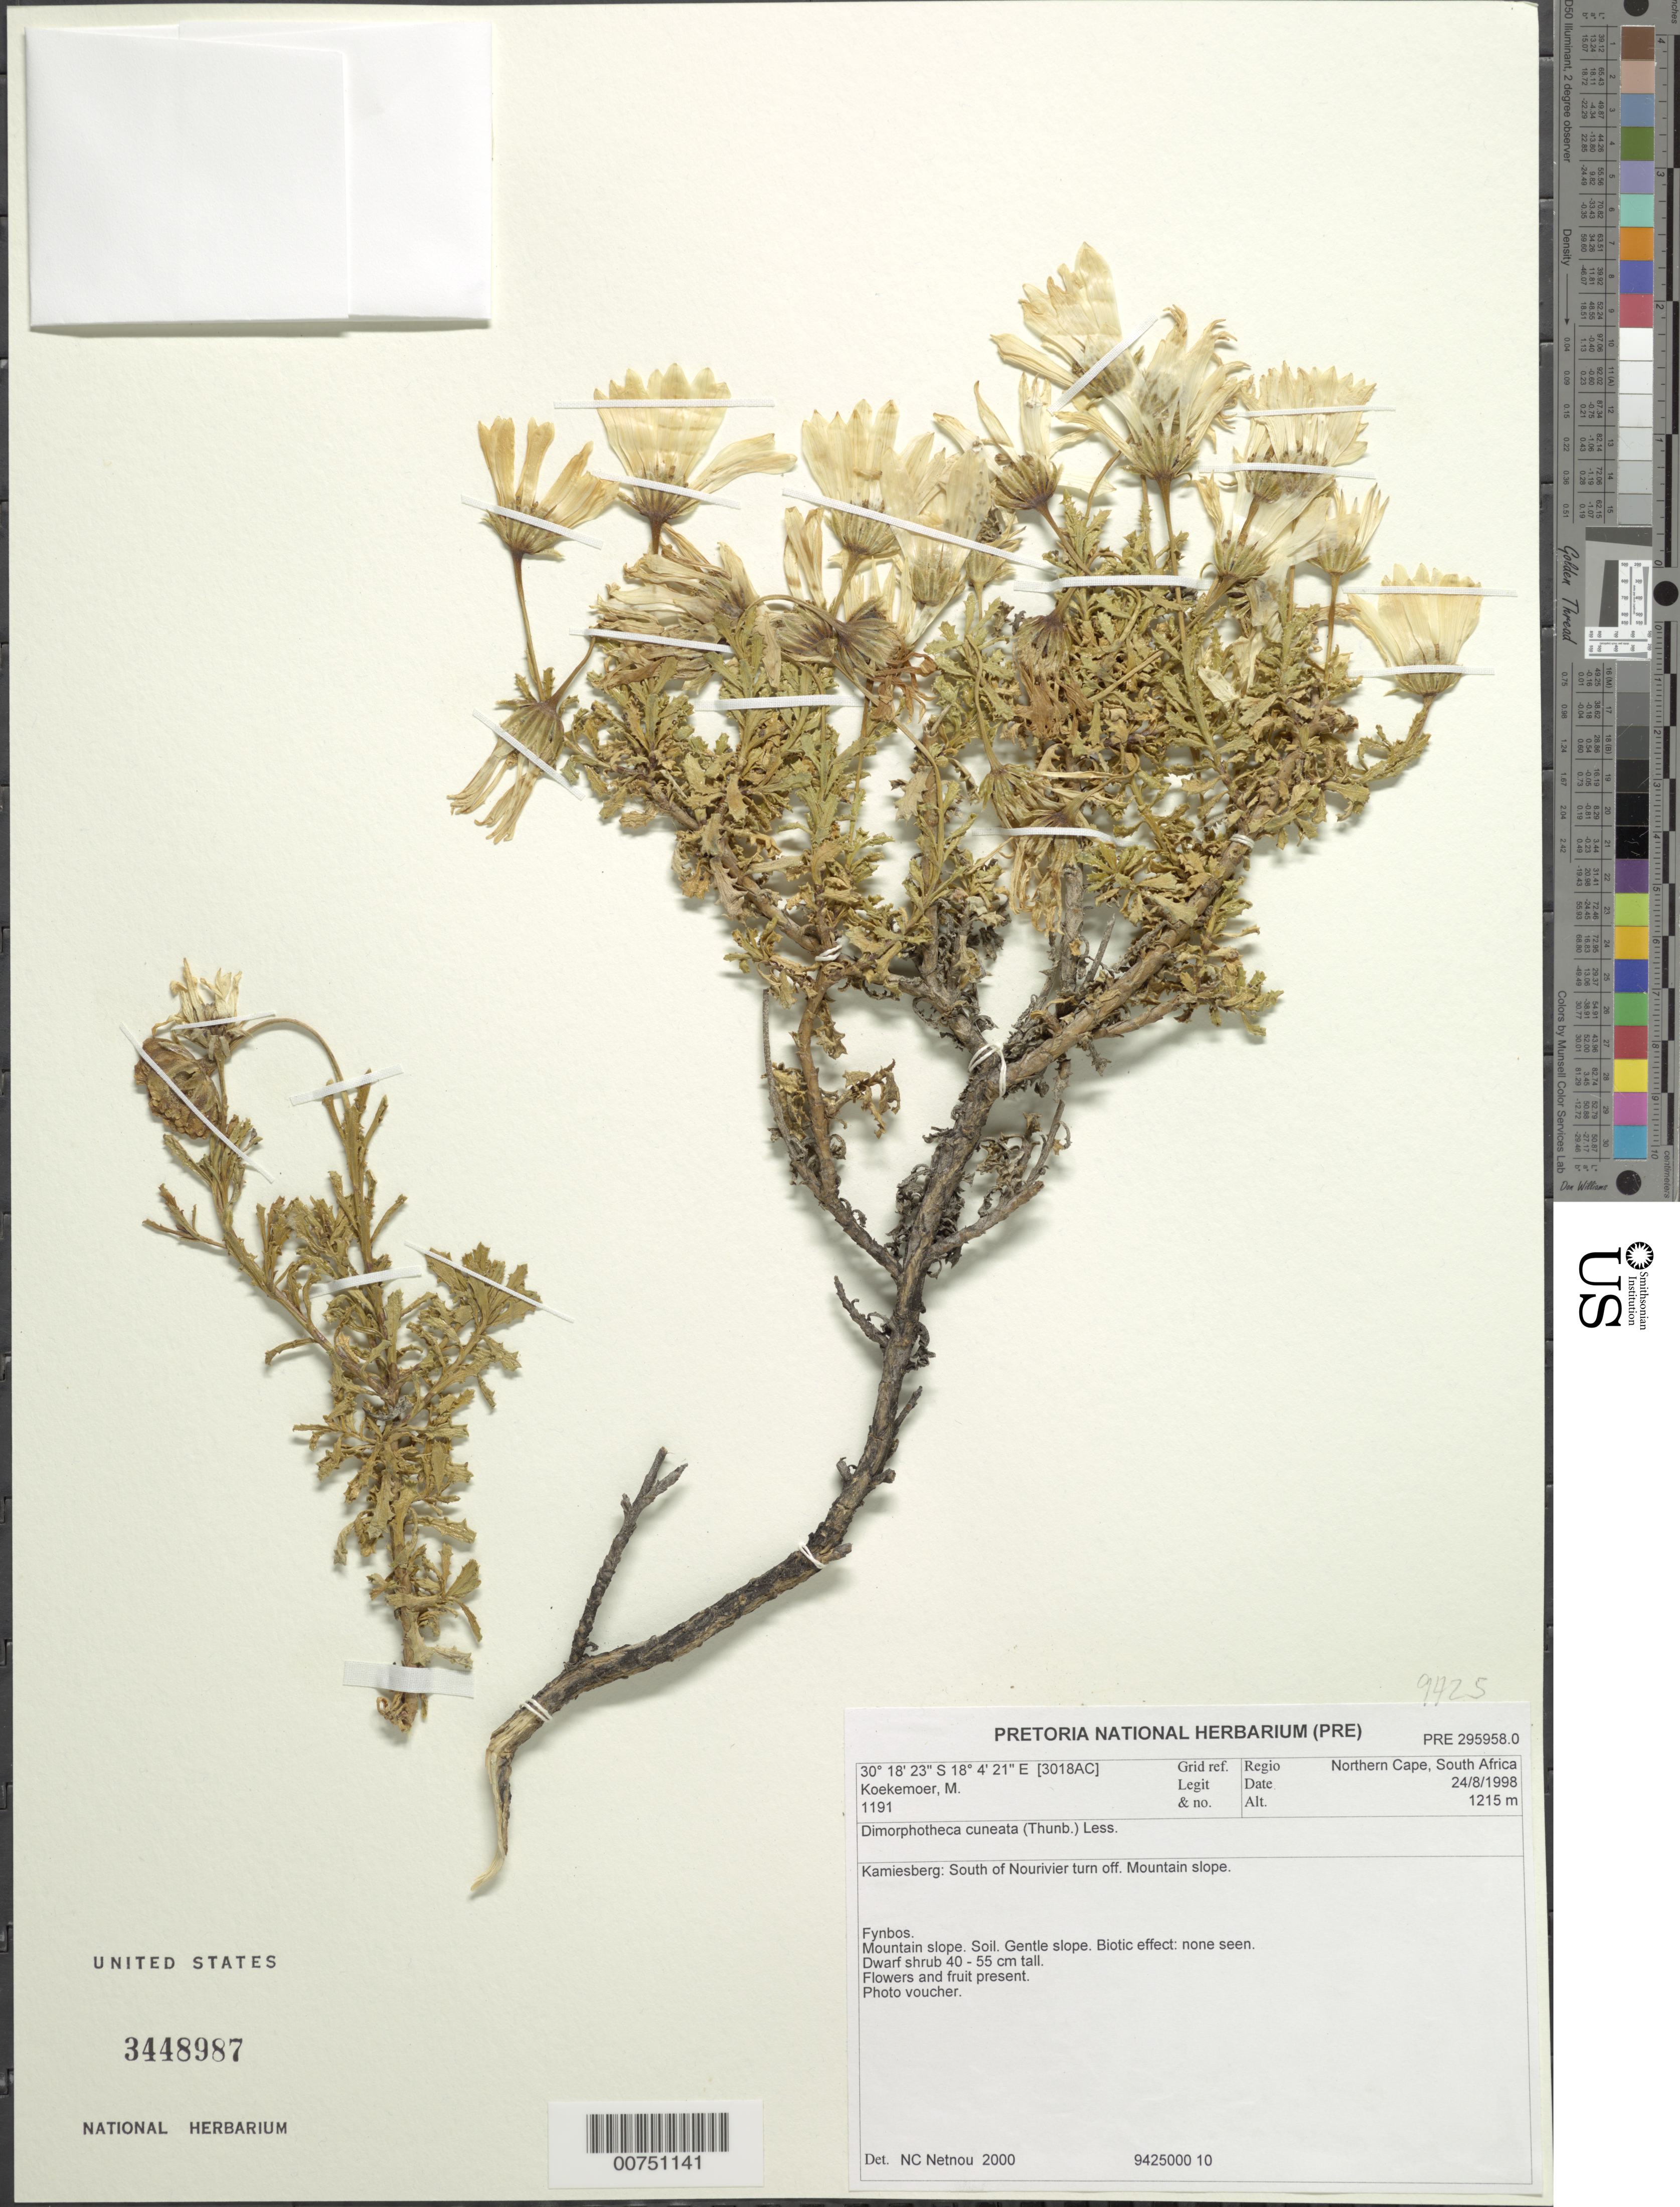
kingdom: Plantae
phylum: Tracheophyta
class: Magnoliopsida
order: Asterales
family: Asteraceae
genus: Dimorphotheca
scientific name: Dimorphotheca cuneata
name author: (Thunb.) Less.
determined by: Netnou, N. C.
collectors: M. Koekemoer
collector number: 1191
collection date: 1998-08-24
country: South Africa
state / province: Northern Cape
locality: Kamiesberg, S of Nourivier turnoff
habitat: Fynbos; gentle mountain slope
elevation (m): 1215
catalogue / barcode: US 3448987